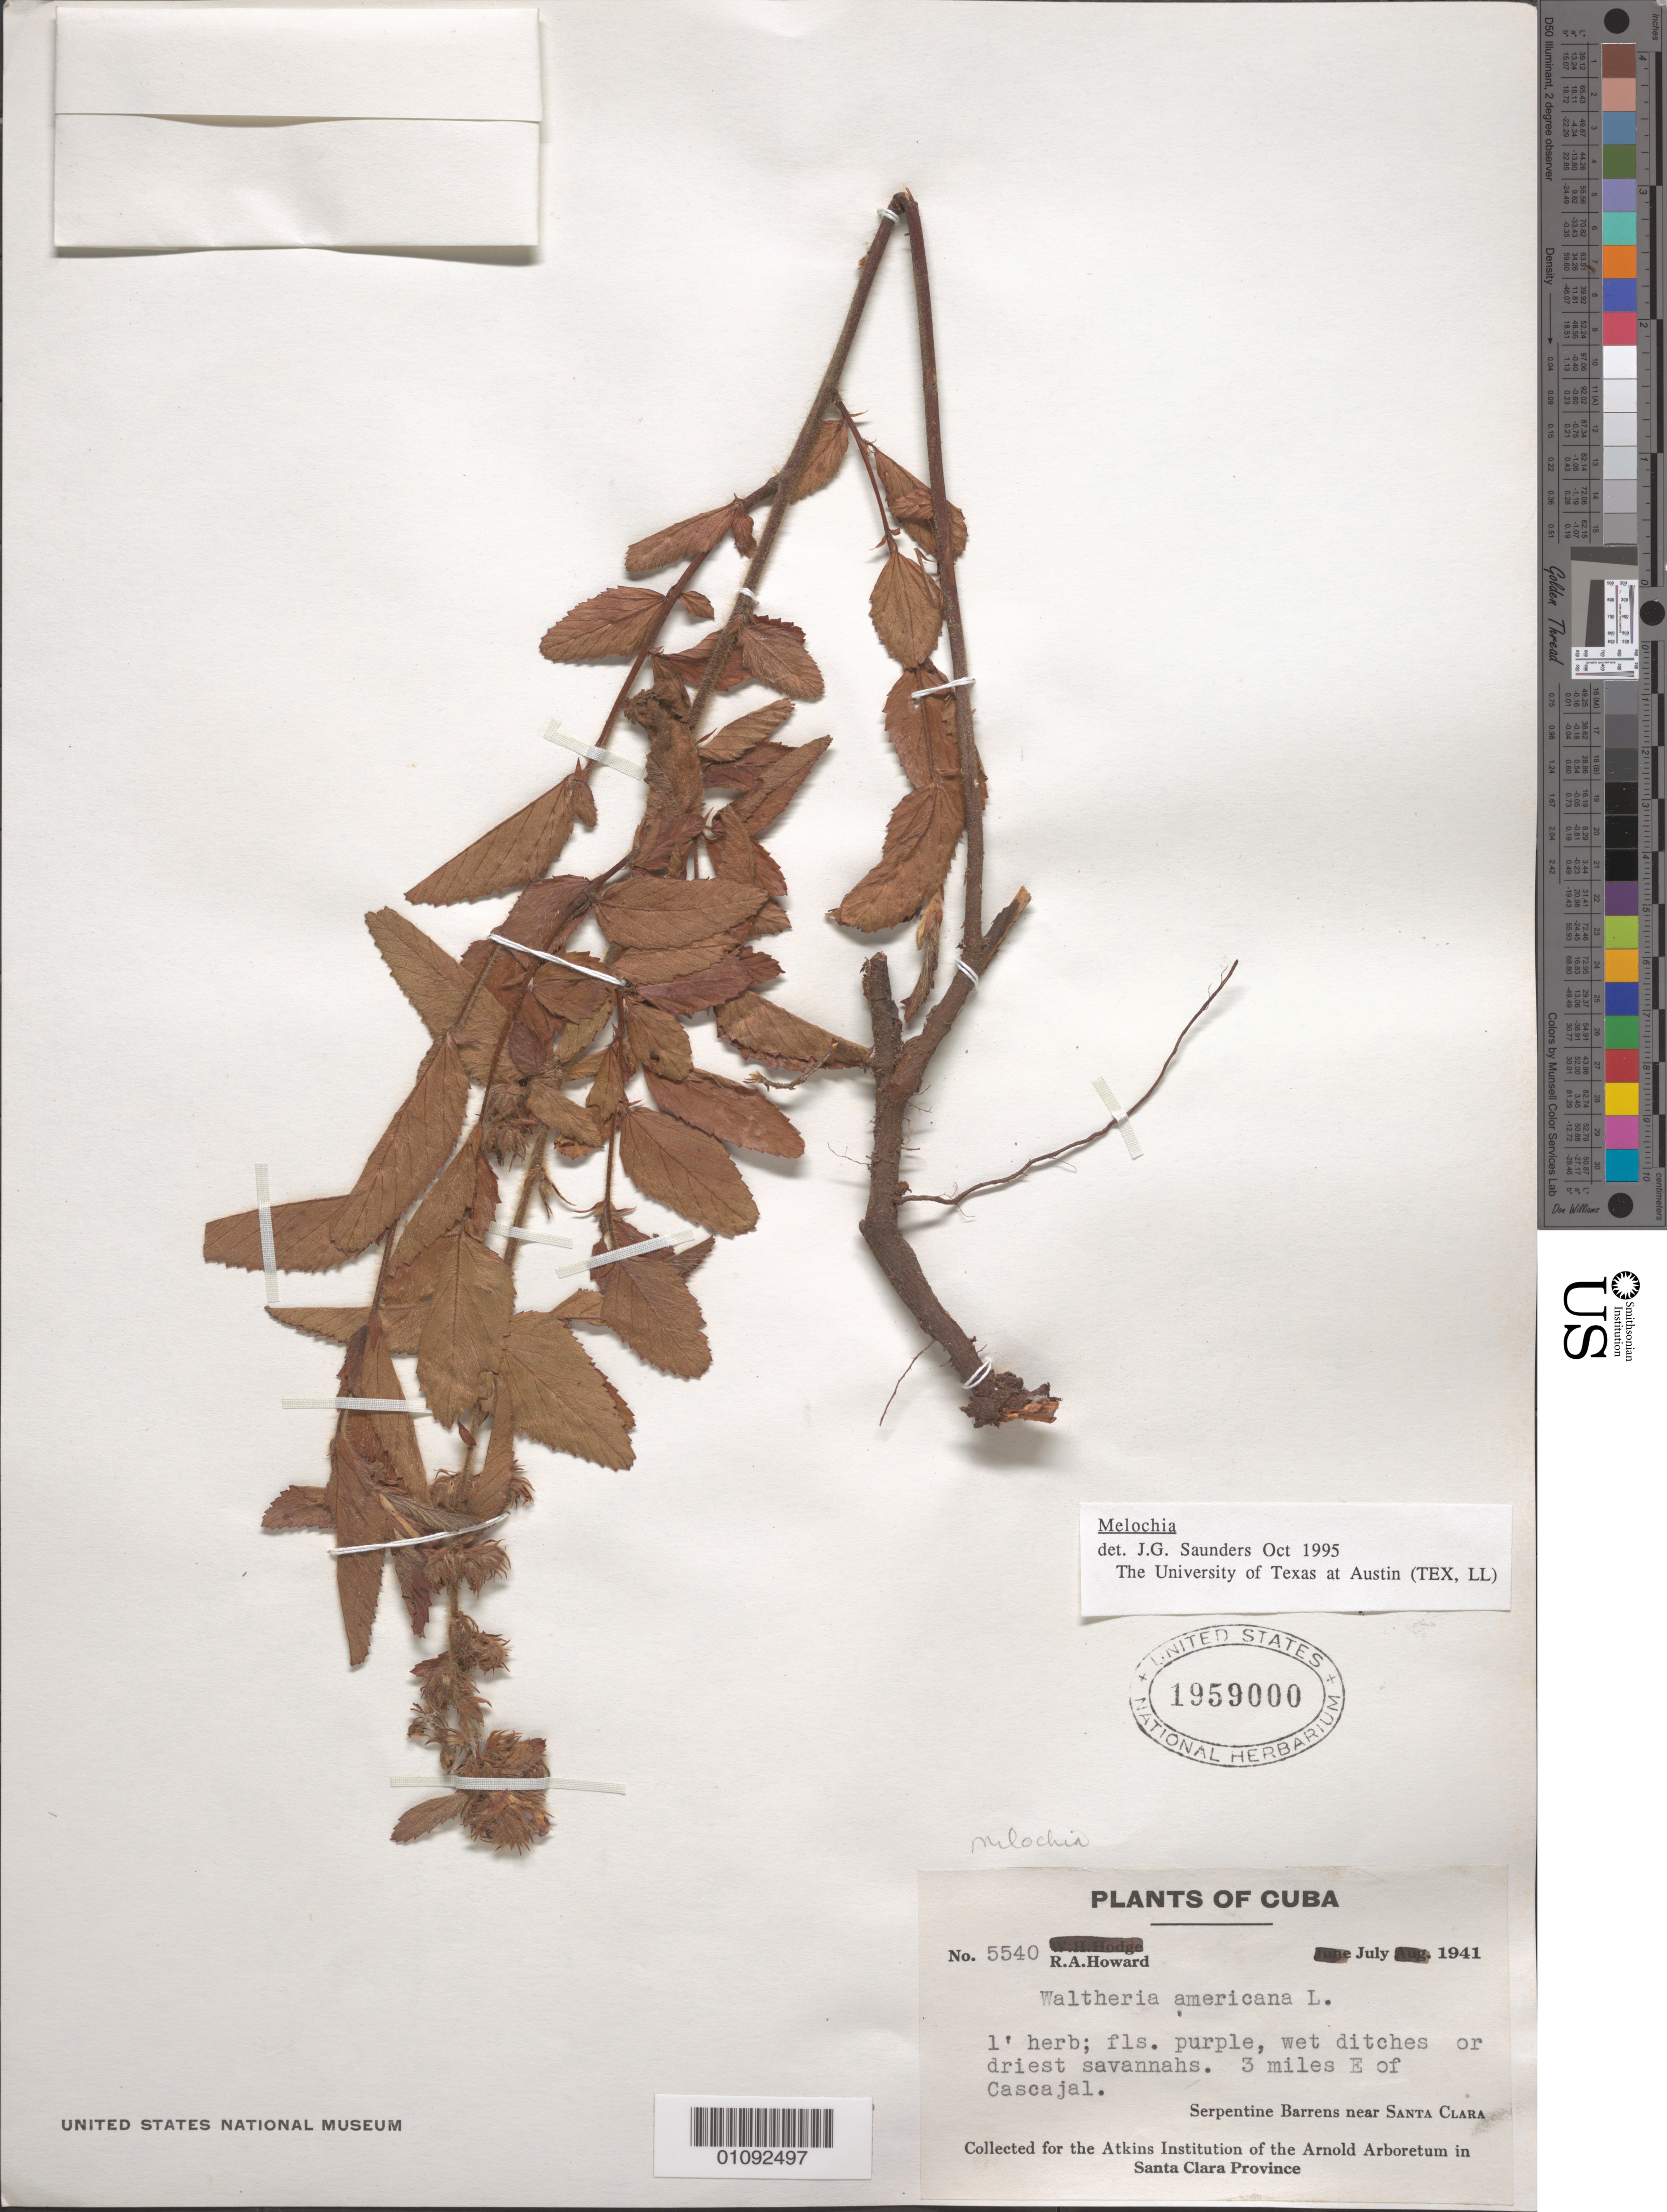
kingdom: Plantae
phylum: Tracheophyta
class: Magnoliopsida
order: Malvales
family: Malvaceae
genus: Melochia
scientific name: Melochia spicata var. spicata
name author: (L.) Fryxell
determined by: Dorr, L. J., (BOT), Smithsonian Institution - National Museum of Natural History (UNITED STATES)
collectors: R. A. Howard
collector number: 5540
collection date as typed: Jul 1941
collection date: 1941-07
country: Cuba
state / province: Villa Clara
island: Cuba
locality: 3 miles E of Cascajal, serpentine barrens near Santa Clara, Santa Clara Province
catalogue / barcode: US 1959000